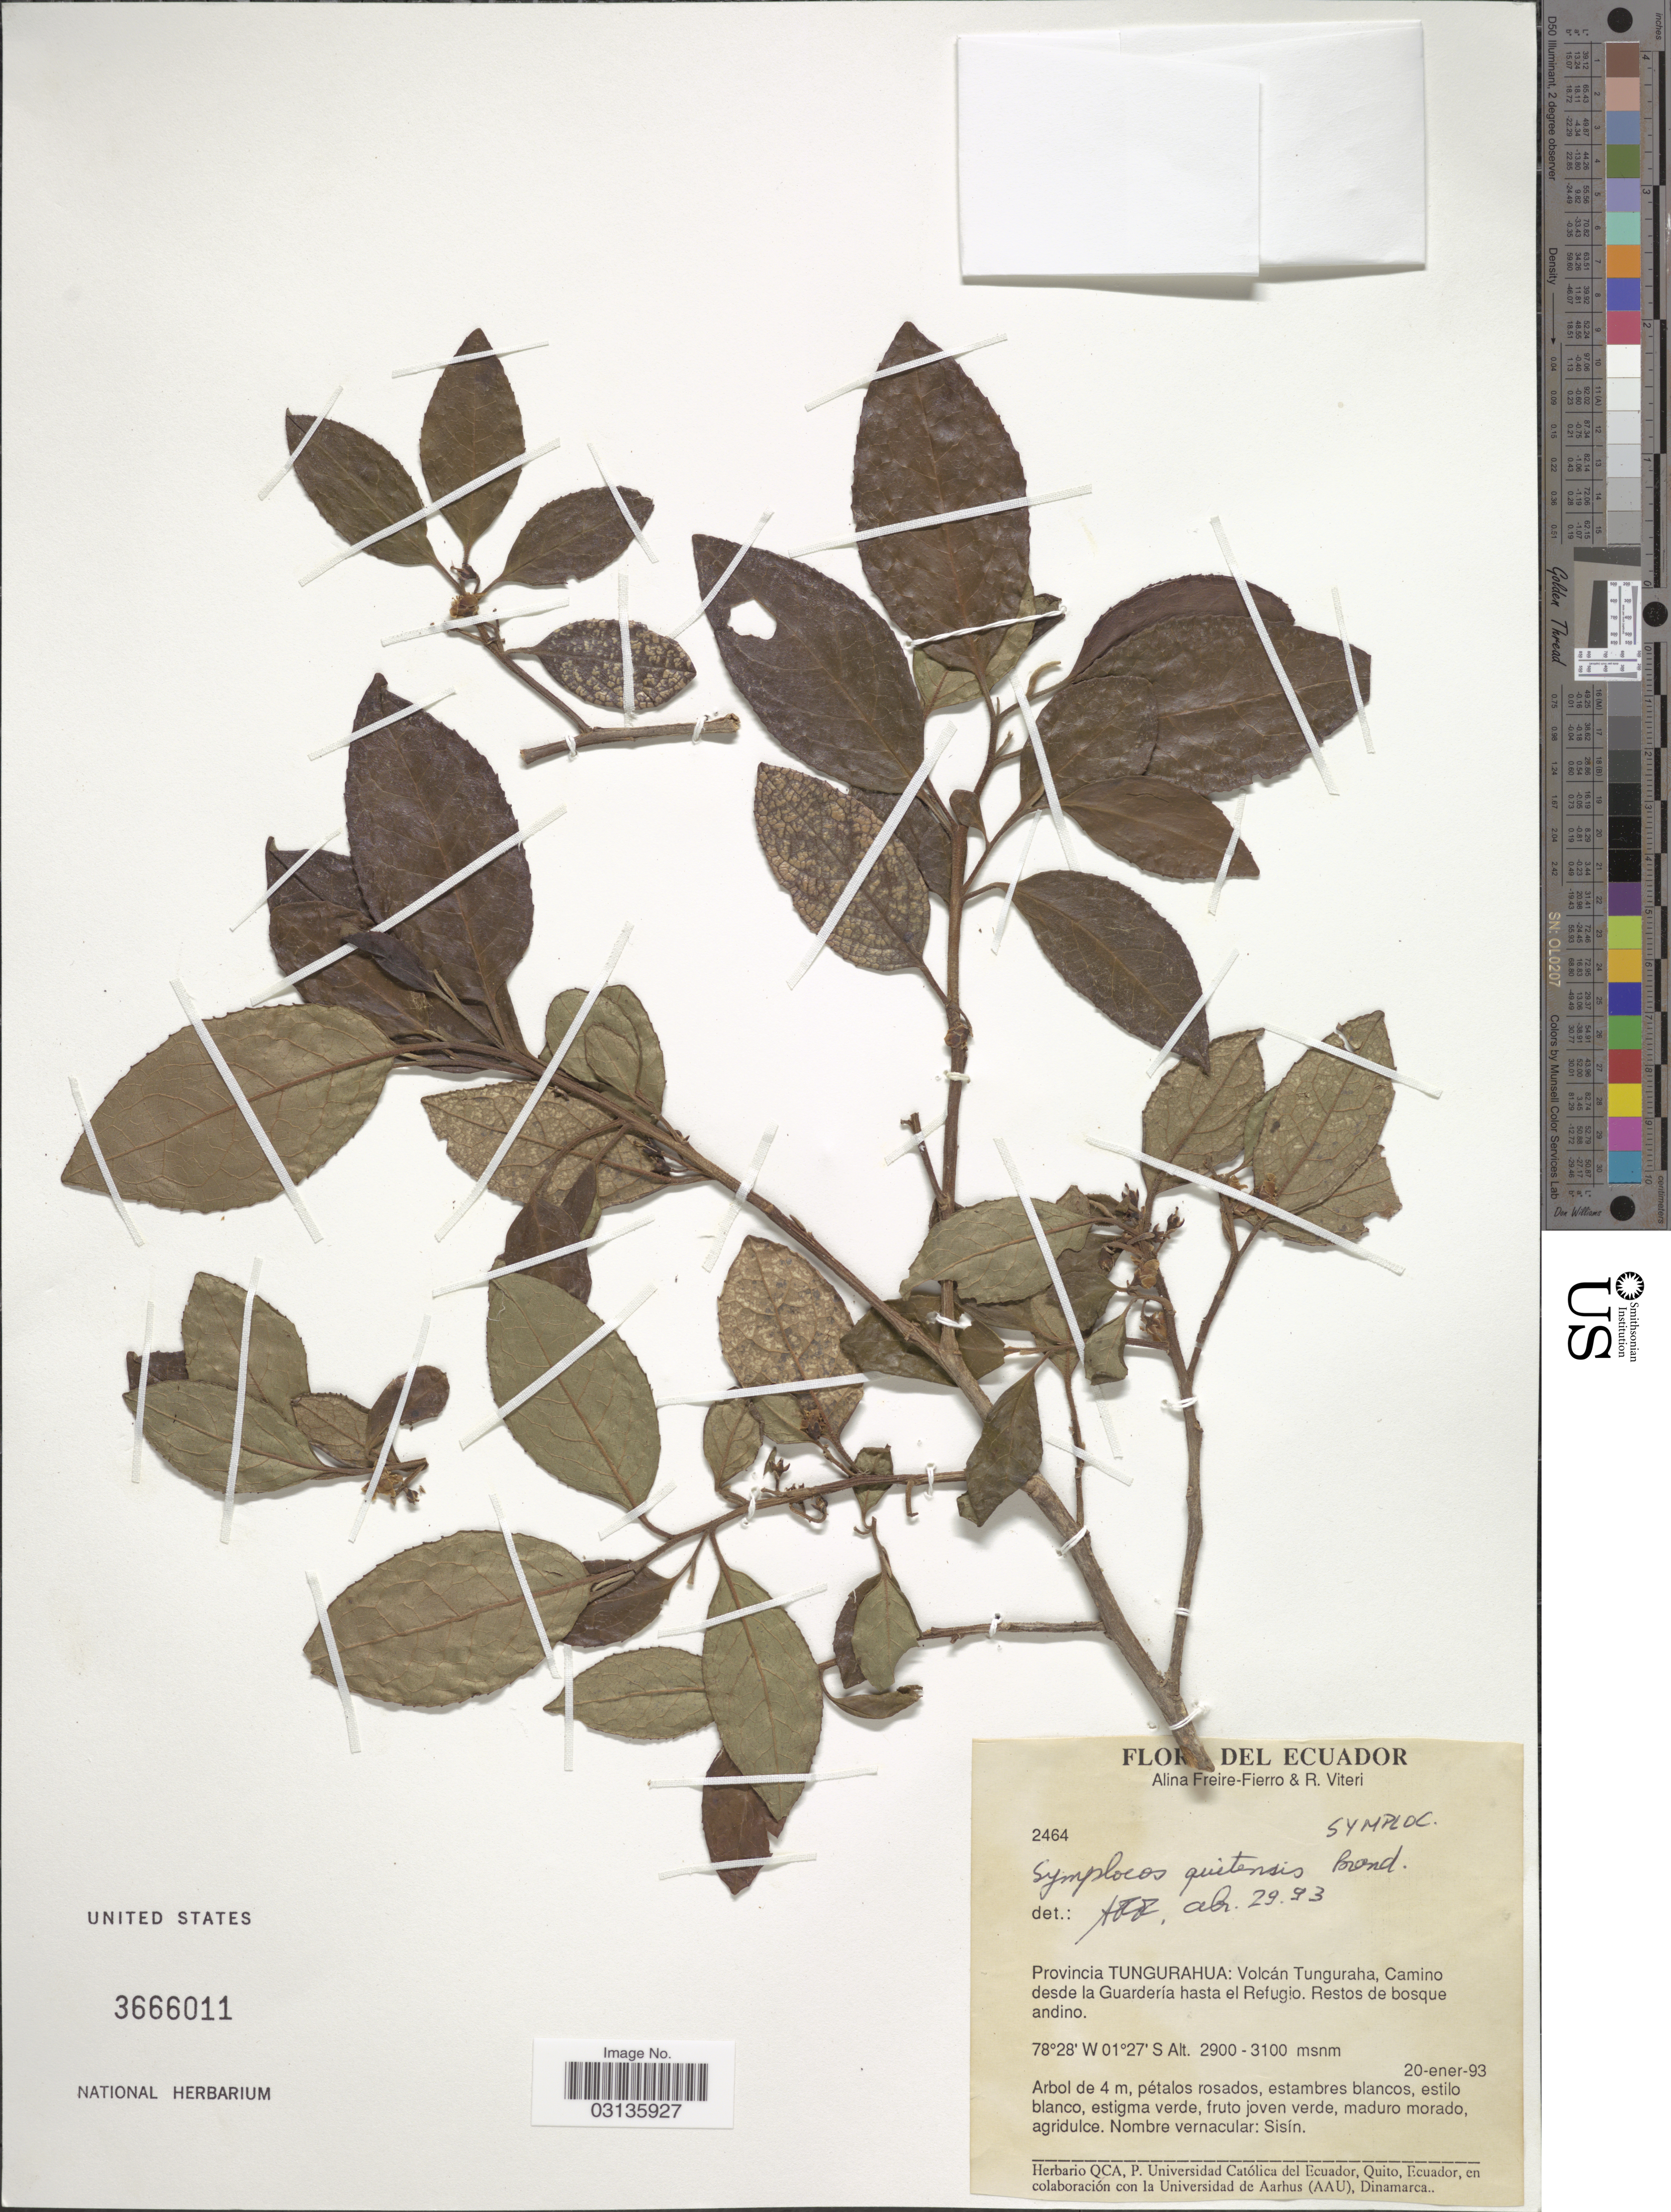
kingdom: Plantae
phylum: Tracheophyta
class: Magnoliopsida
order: Ericales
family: Symplocaceae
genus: Symplocos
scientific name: Symplocos quitensis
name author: Brand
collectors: A. Freire-Fierro & R. Viteri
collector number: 2464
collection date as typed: Transcribed d/m/y: 20/1/93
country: Ecuador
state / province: Tungurahua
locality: Provincia Tungurahua: Volcán Tunguraha, Camino desde la Guardería hasta el Refugio. Restos de bosque andino.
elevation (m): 2900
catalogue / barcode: US 3666011